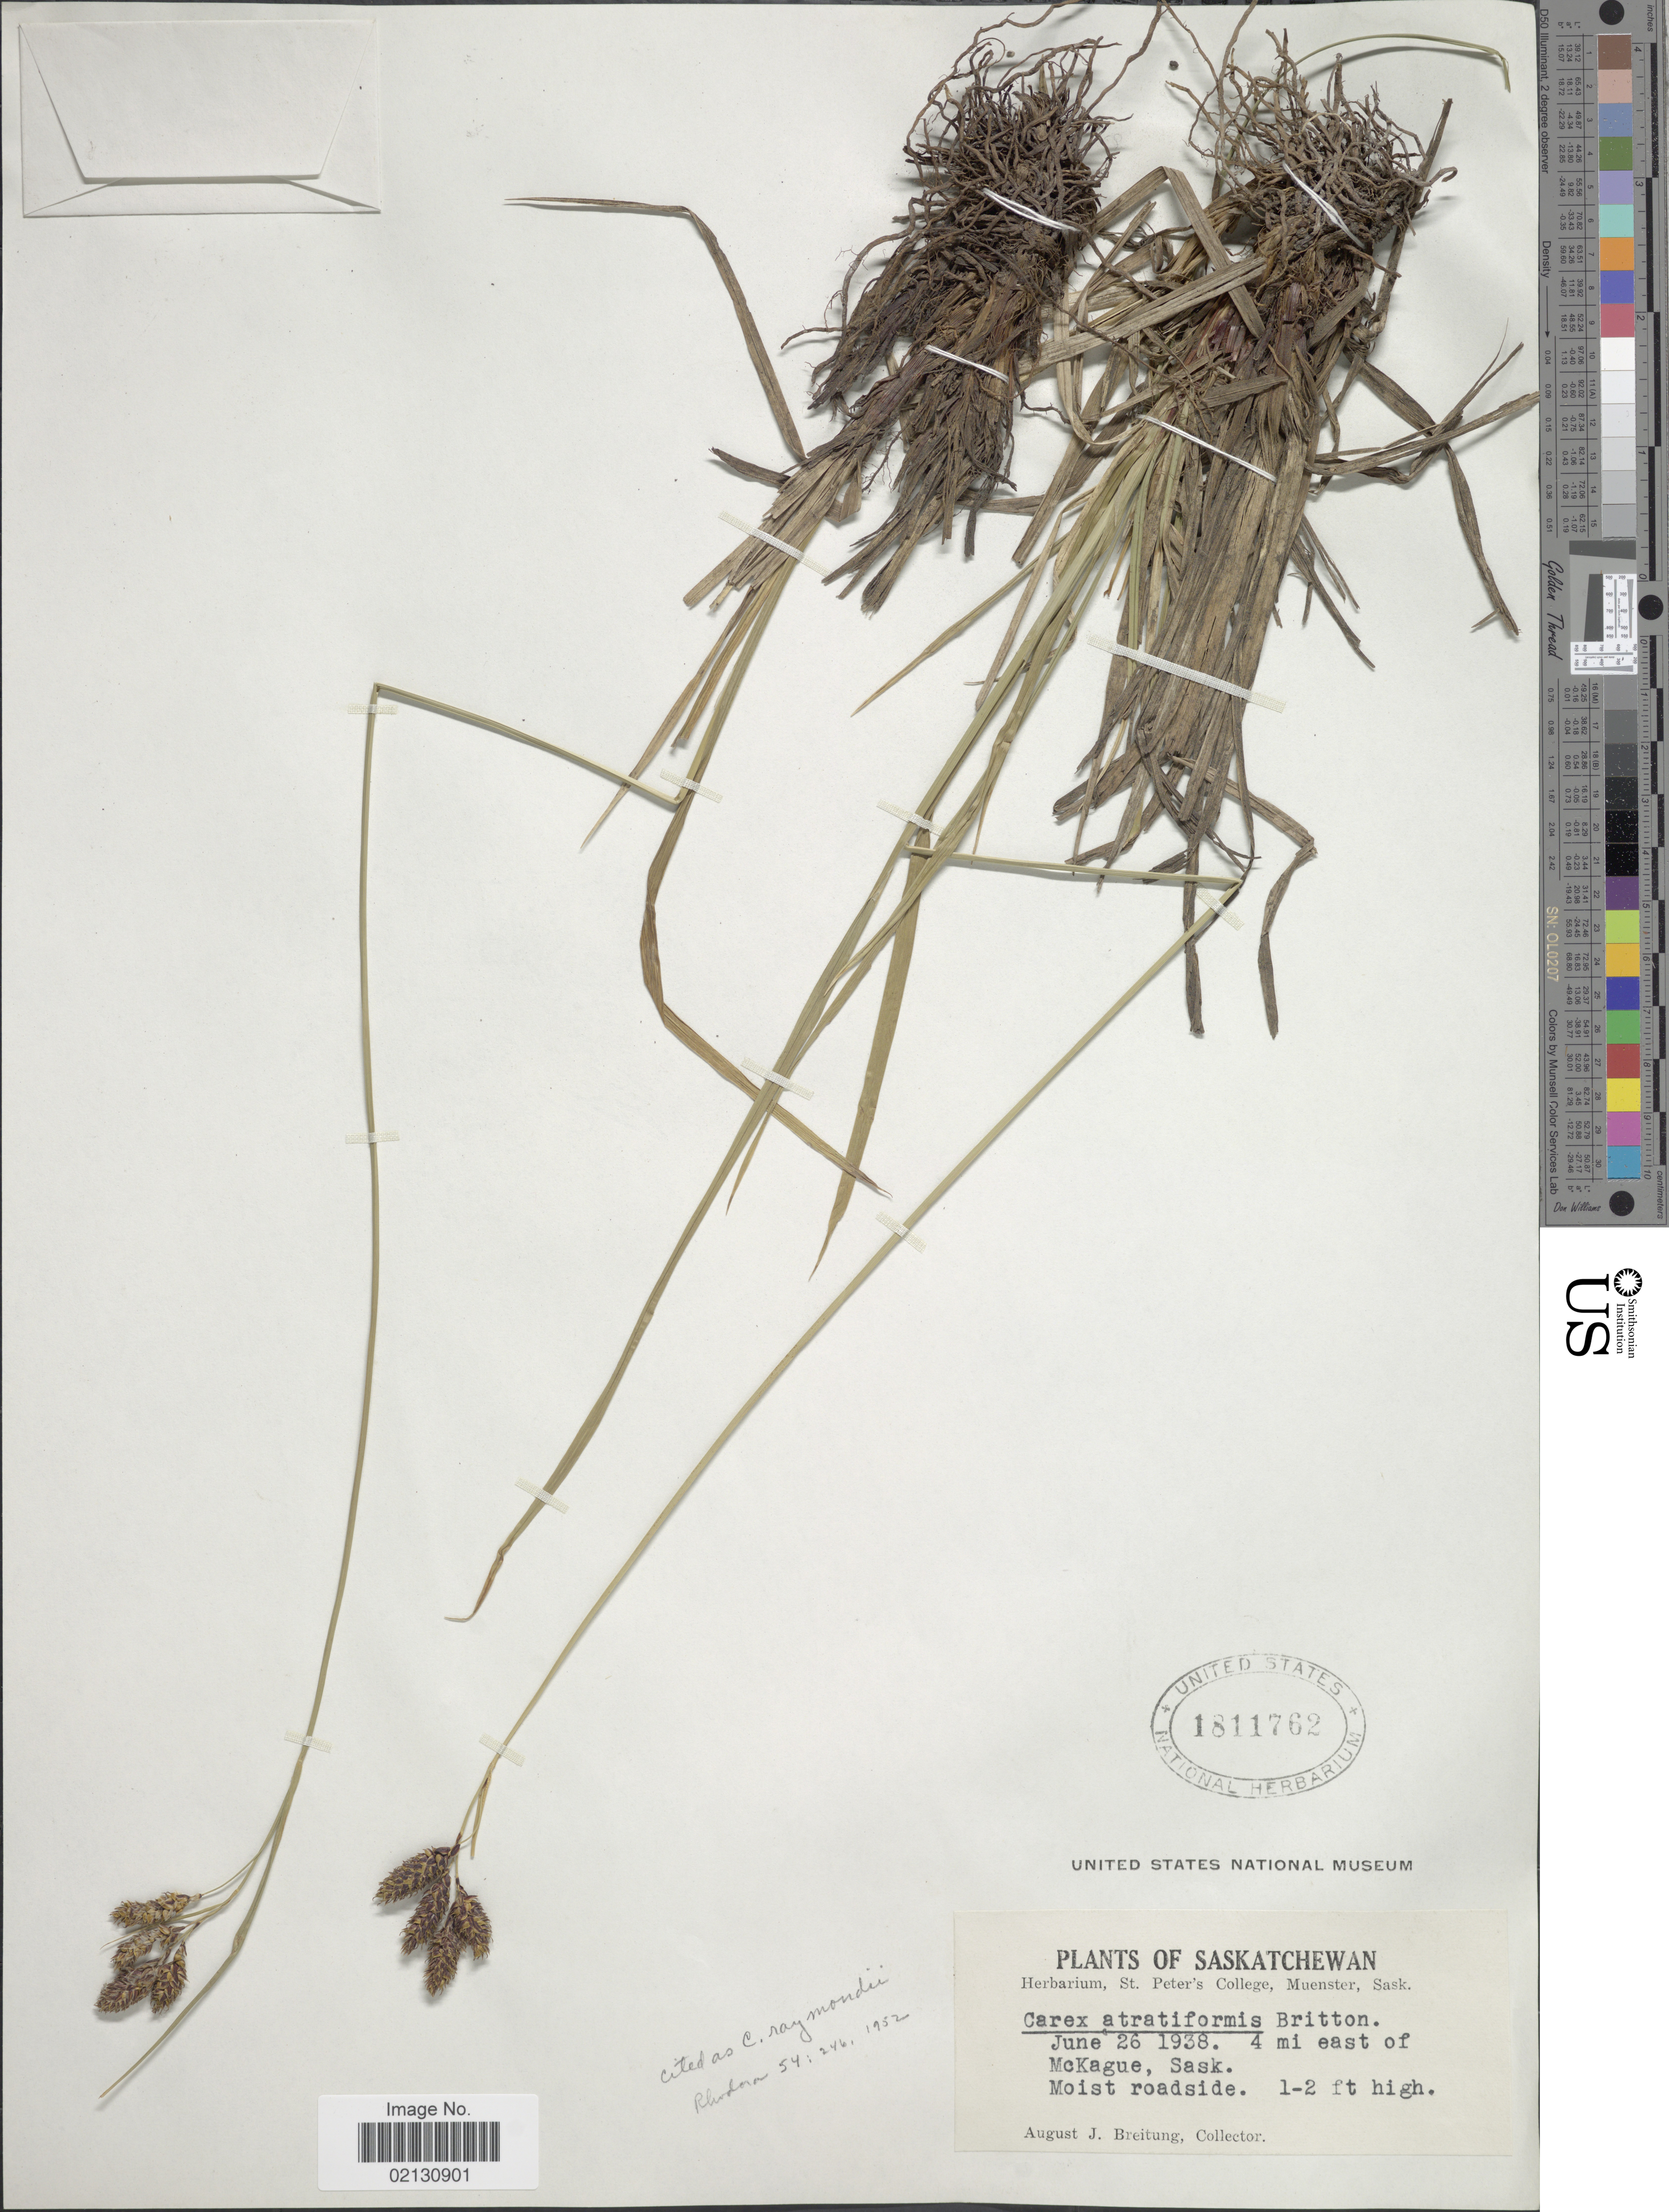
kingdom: Plantae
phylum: Tracheophyta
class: Liliopsida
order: Poales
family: Cyperaceae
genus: Carex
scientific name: Carex atratiformis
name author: Britton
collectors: A. Breitung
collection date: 1938-06-26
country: Canada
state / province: Saskatchewan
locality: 4 mi east of McKague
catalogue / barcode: US 1811762